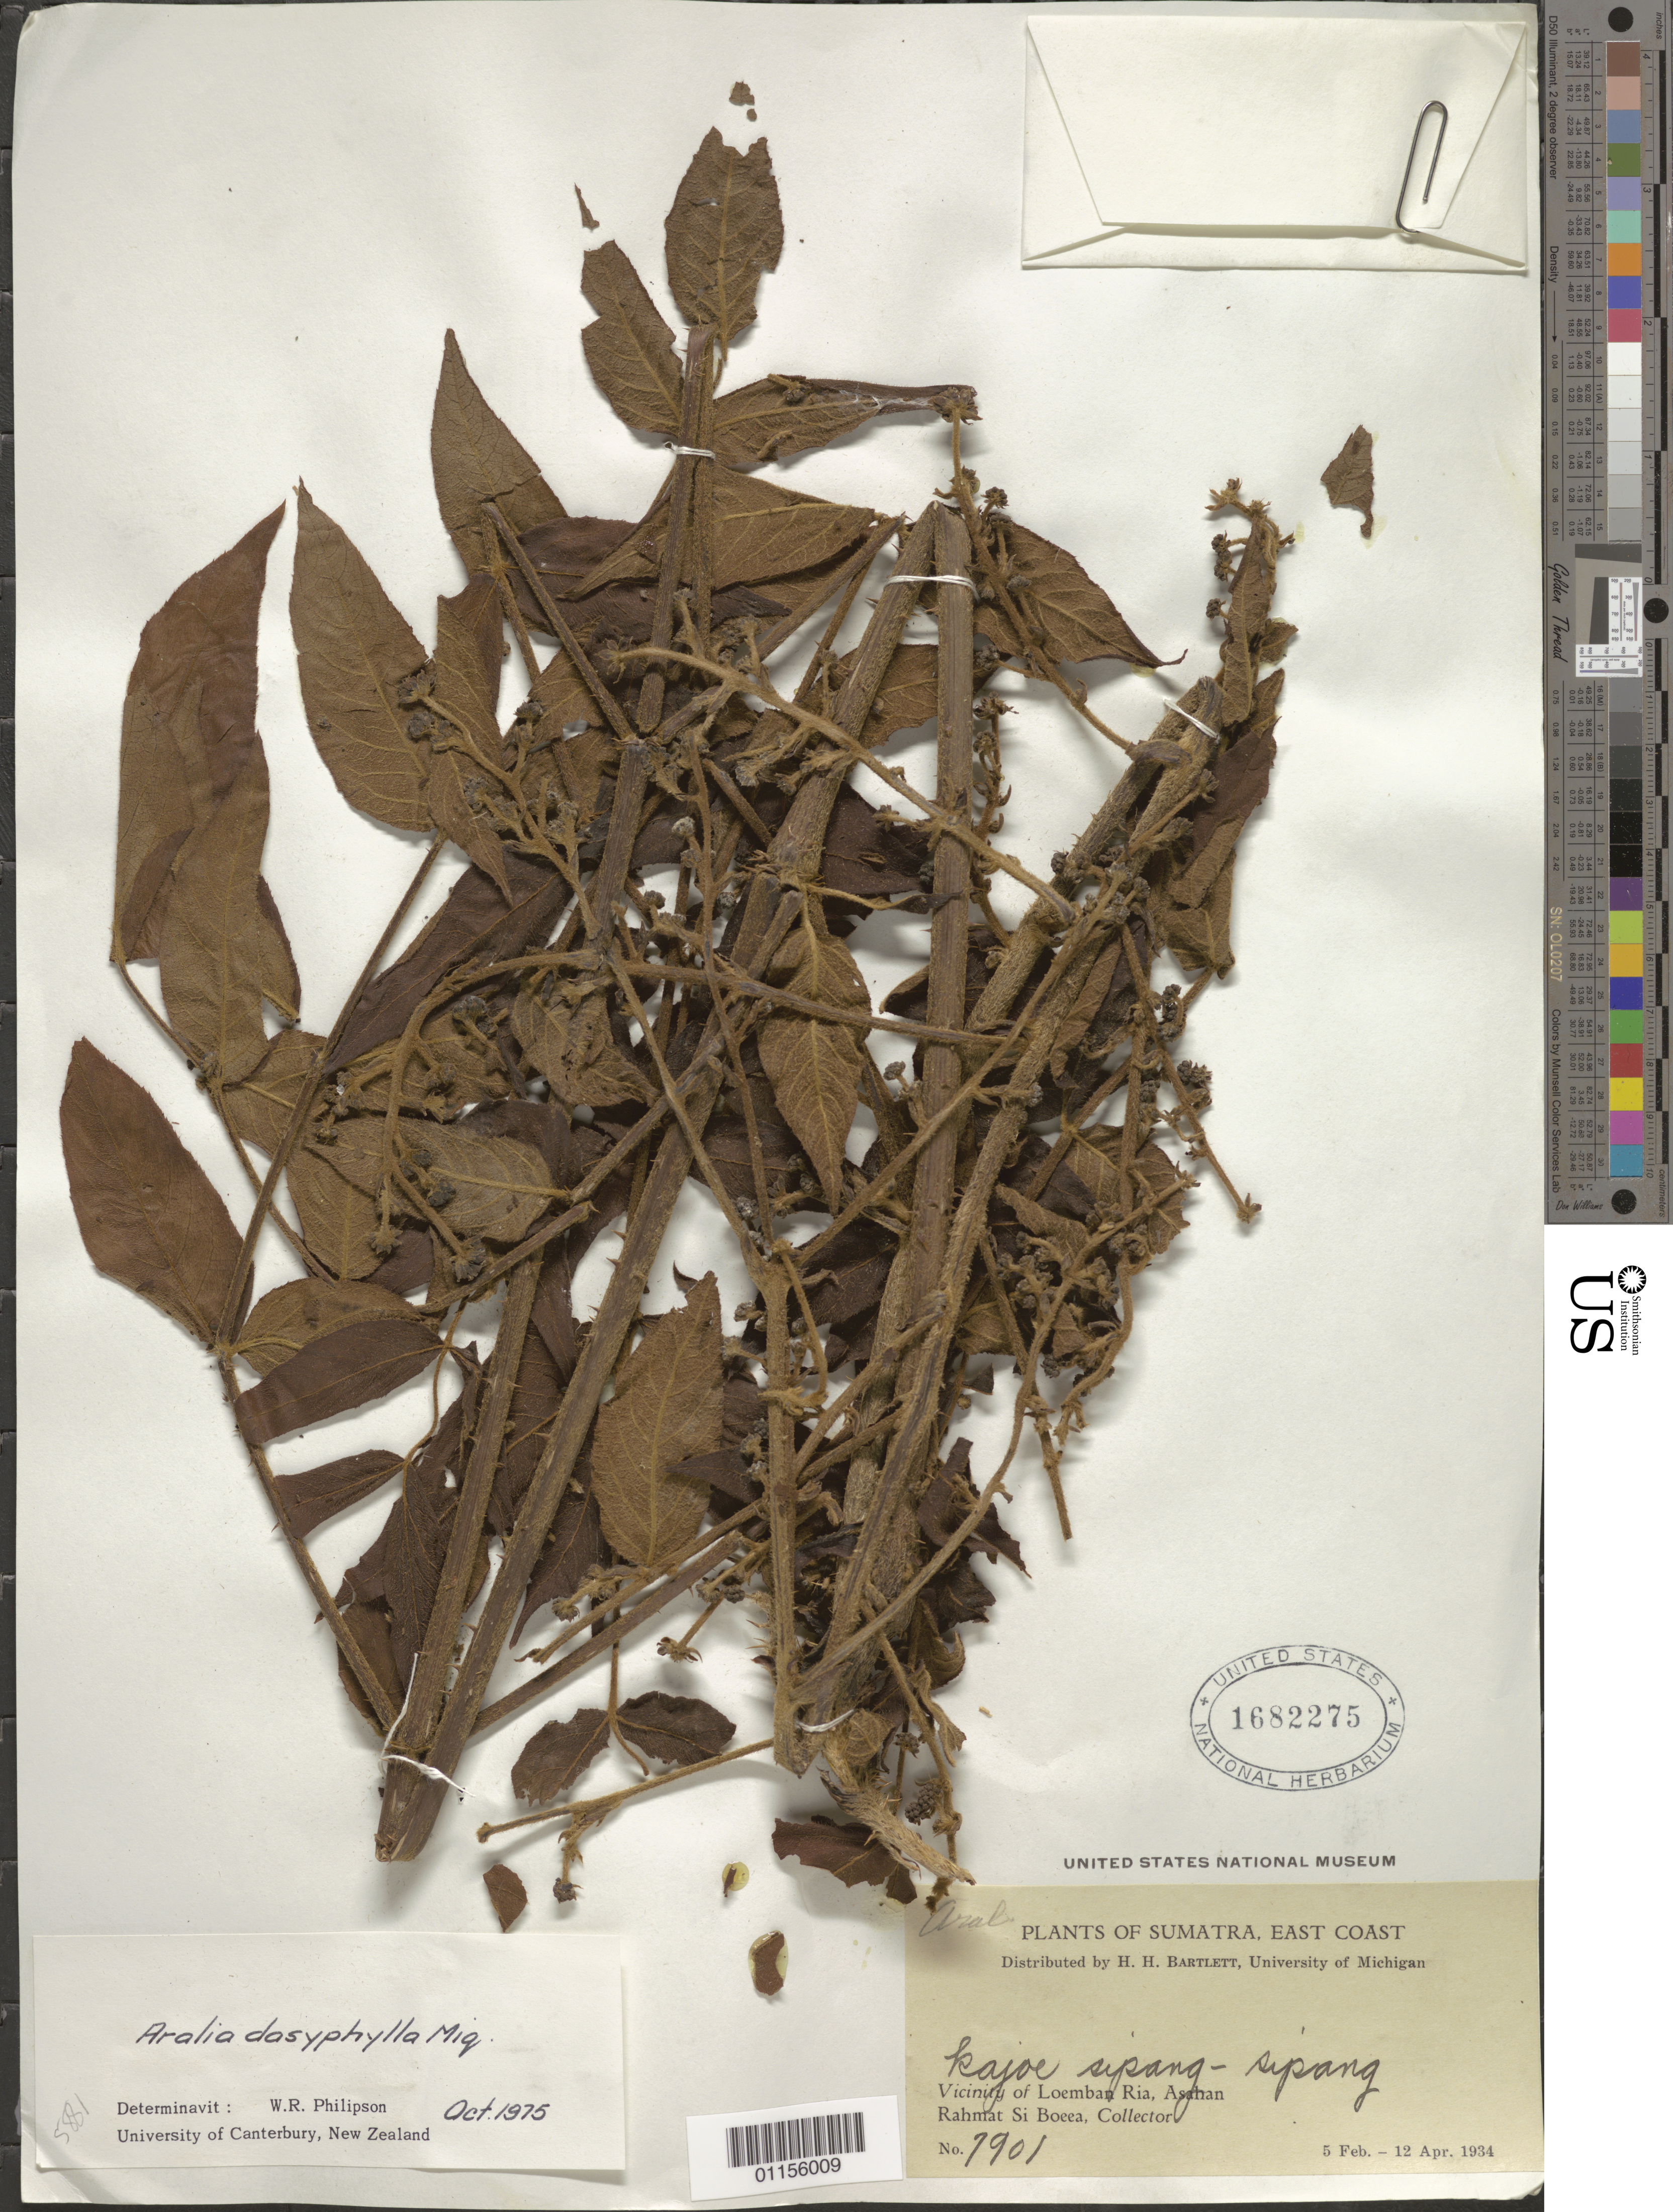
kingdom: Plantae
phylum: Tracheophyta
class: Magnoliopsida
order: Apiales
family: Araliaceae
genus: Aralia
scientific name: Aralia dasyphylla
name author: Miq.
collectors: Rahmat Si Boeea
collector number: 7901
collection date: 1935-02-05/1935-04-12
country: Indonesia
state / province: Sumatra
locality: Vicinity of Loemban Ria, Asahan.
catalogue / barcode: US 1682275